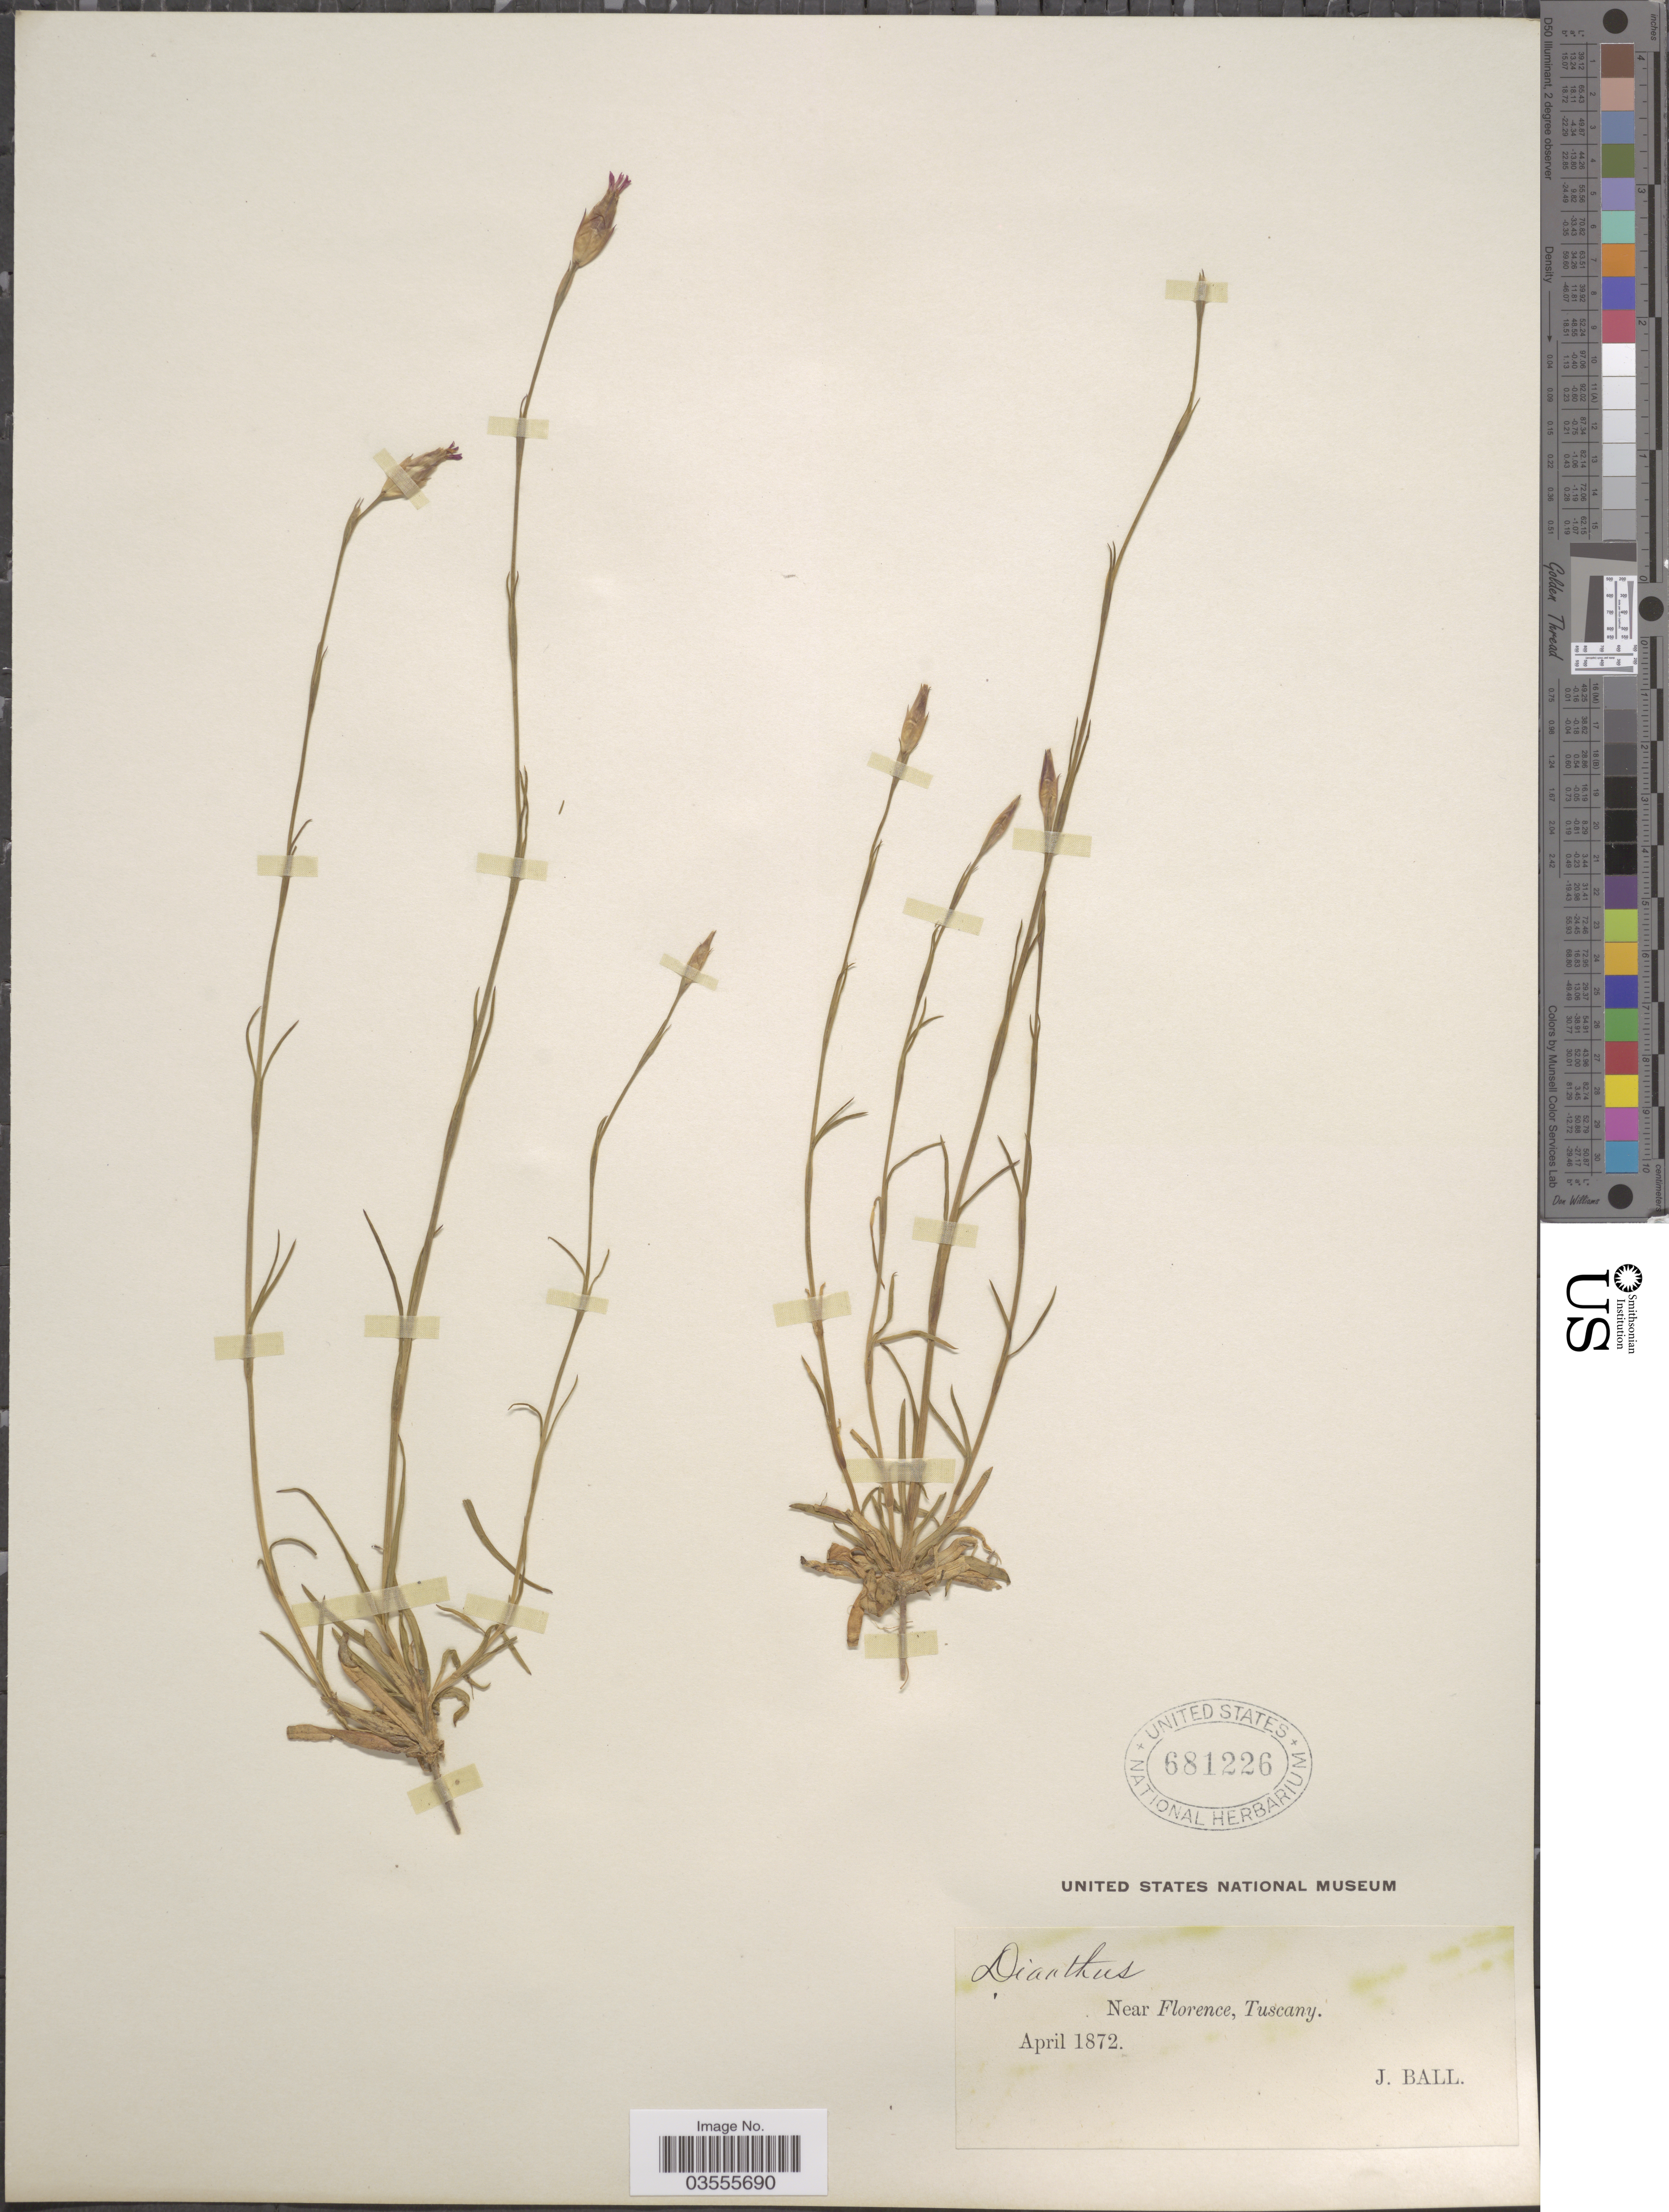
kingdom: Plantae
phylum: Tracheophyta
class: Magnoliopsida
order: Caryophyllales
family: Caryophyllaceae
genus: Petrorhagia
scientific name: Petrorhagia dubia subsp. dubia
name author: (Raf.) López & Romo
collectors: J. Ball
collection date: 1872-04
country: Italy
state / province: Tuscany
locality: Near Florence.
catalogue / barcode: US 681226